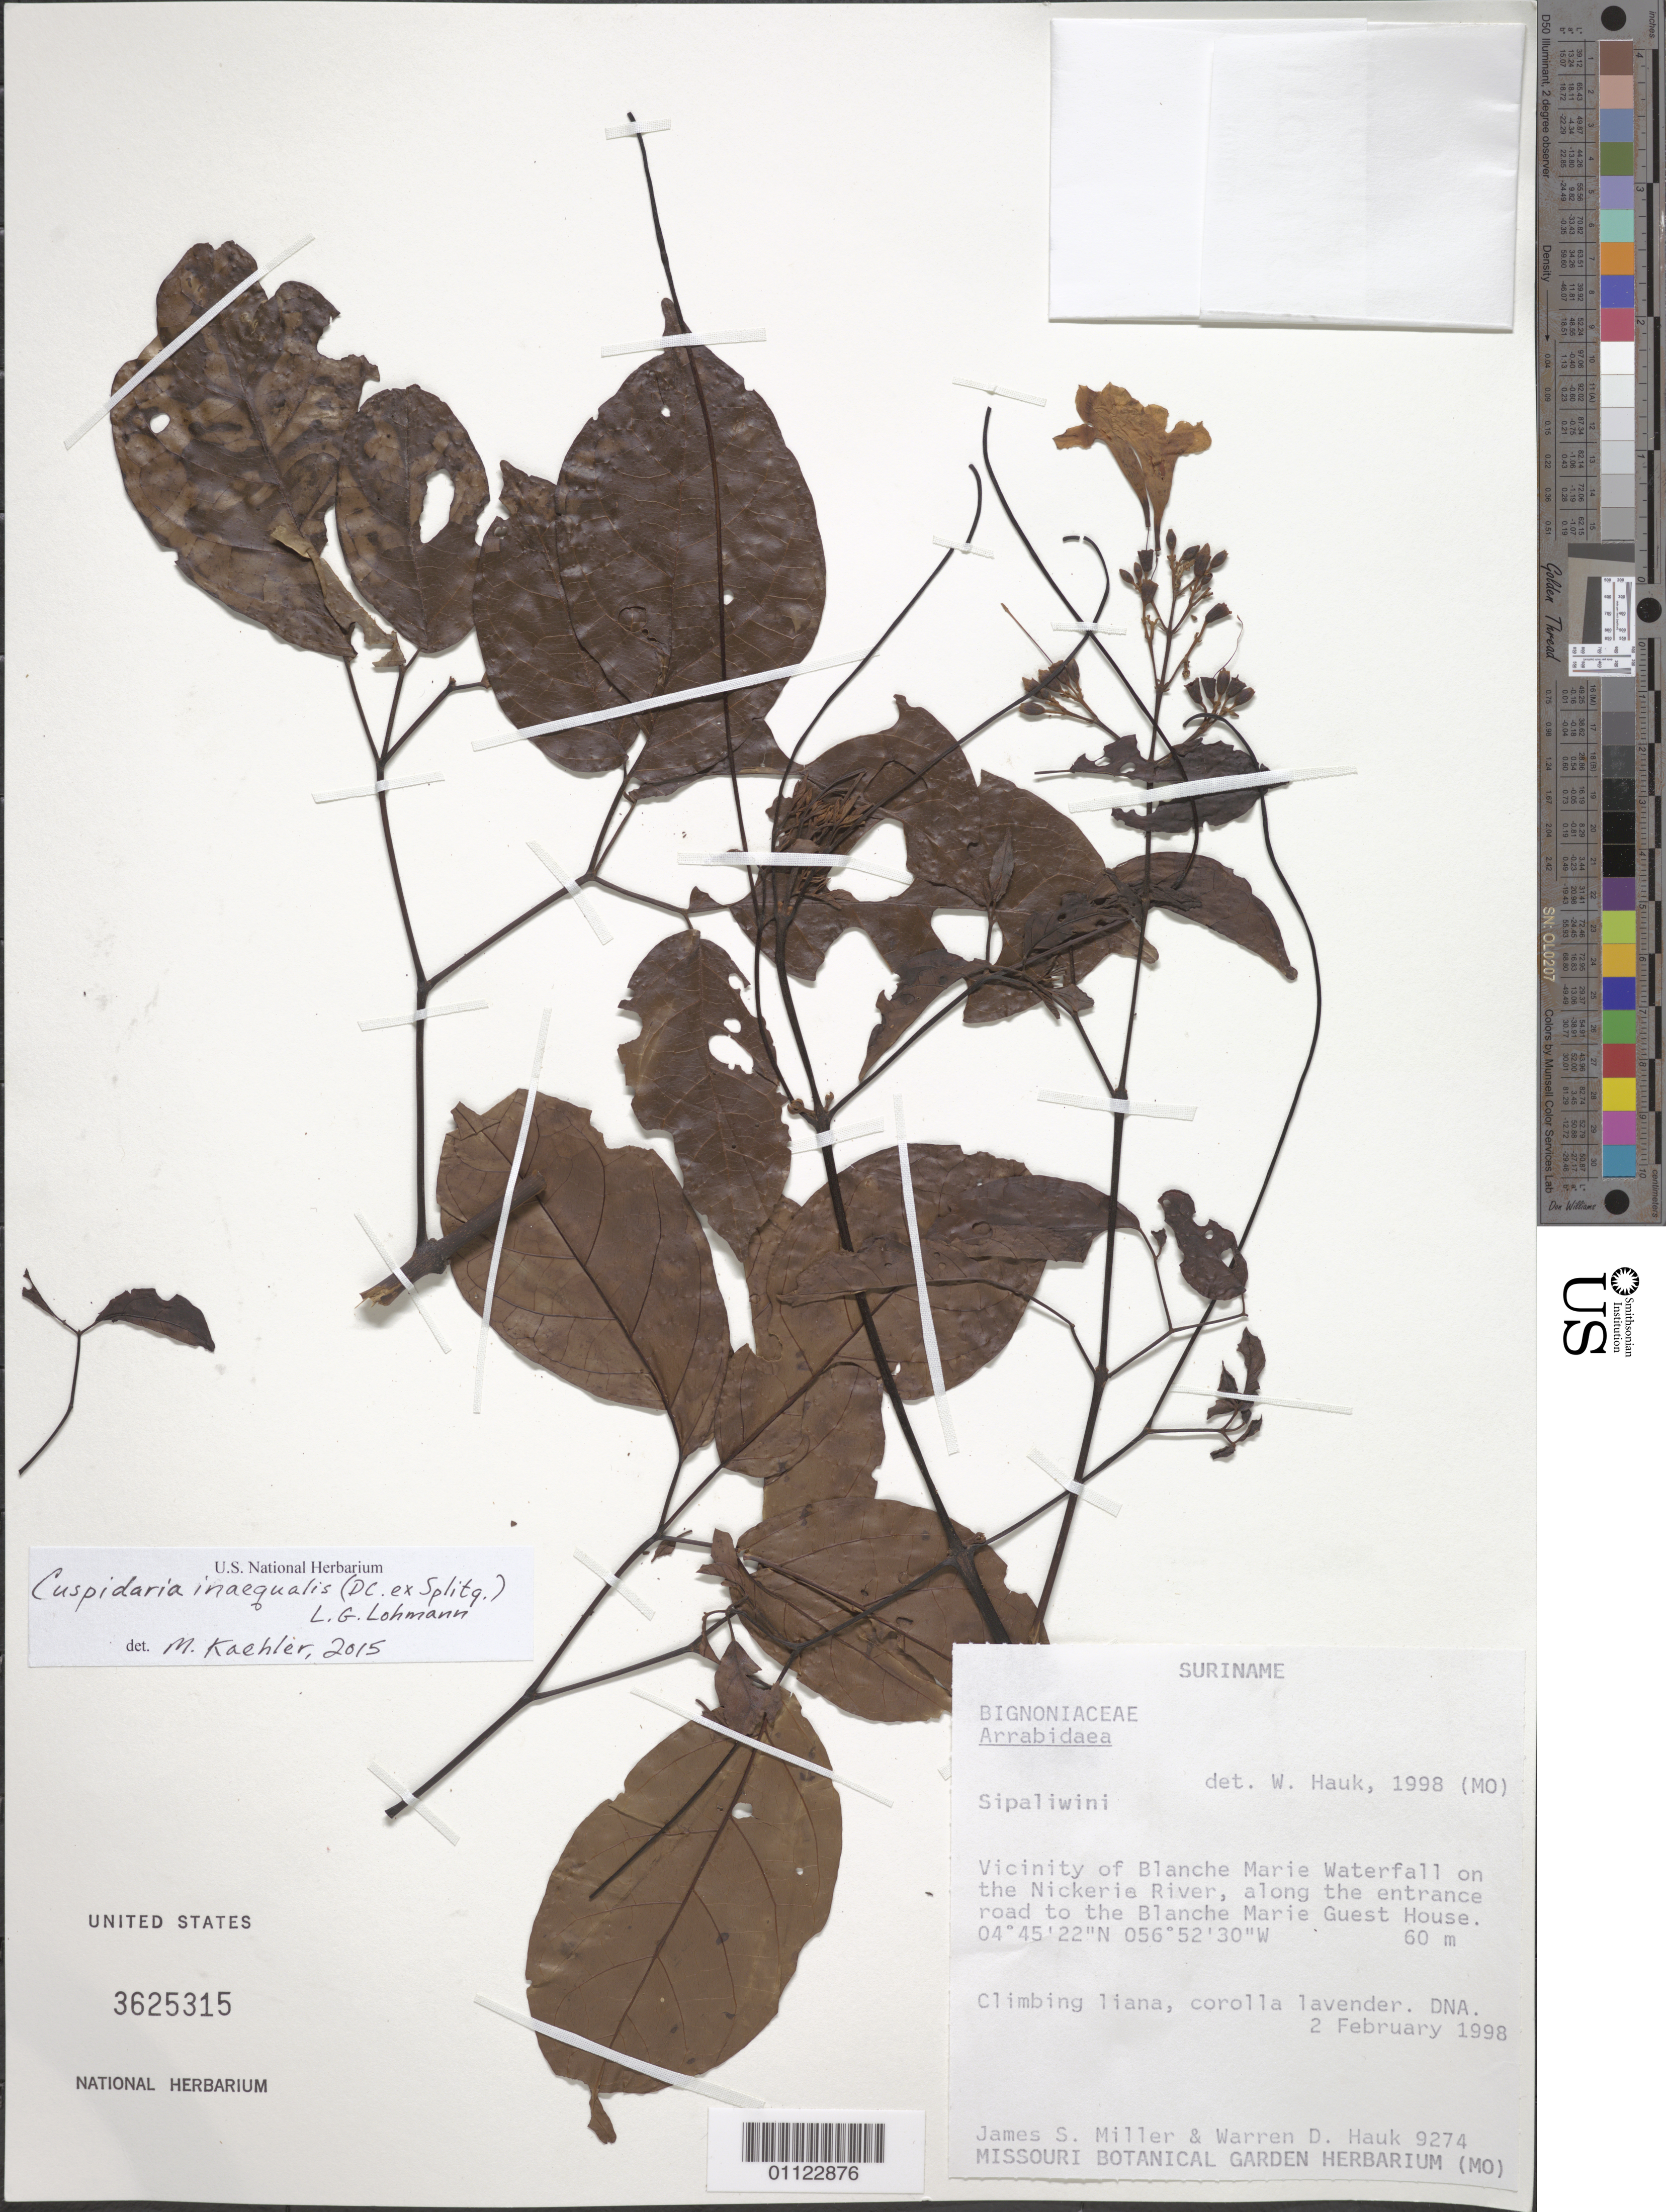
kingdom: Plantae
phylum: Tracheophyta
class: Magnoliopsida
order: Lamiales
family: Bignoniaceae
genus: Cuspidaria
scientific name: Cuspidaria inaequalis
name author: (Splitg.) L.G. Lohmann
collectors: J. S. Miller & W. Hauk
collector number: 9274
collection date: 1998-02-02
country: Suriname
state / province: Sipaliwini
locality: Vicinity of Blanche Marie Waterfall on the Nickerie River, along the entrance road to the Blanche Marie Guest House.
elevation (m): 60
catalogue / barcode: US 3625315